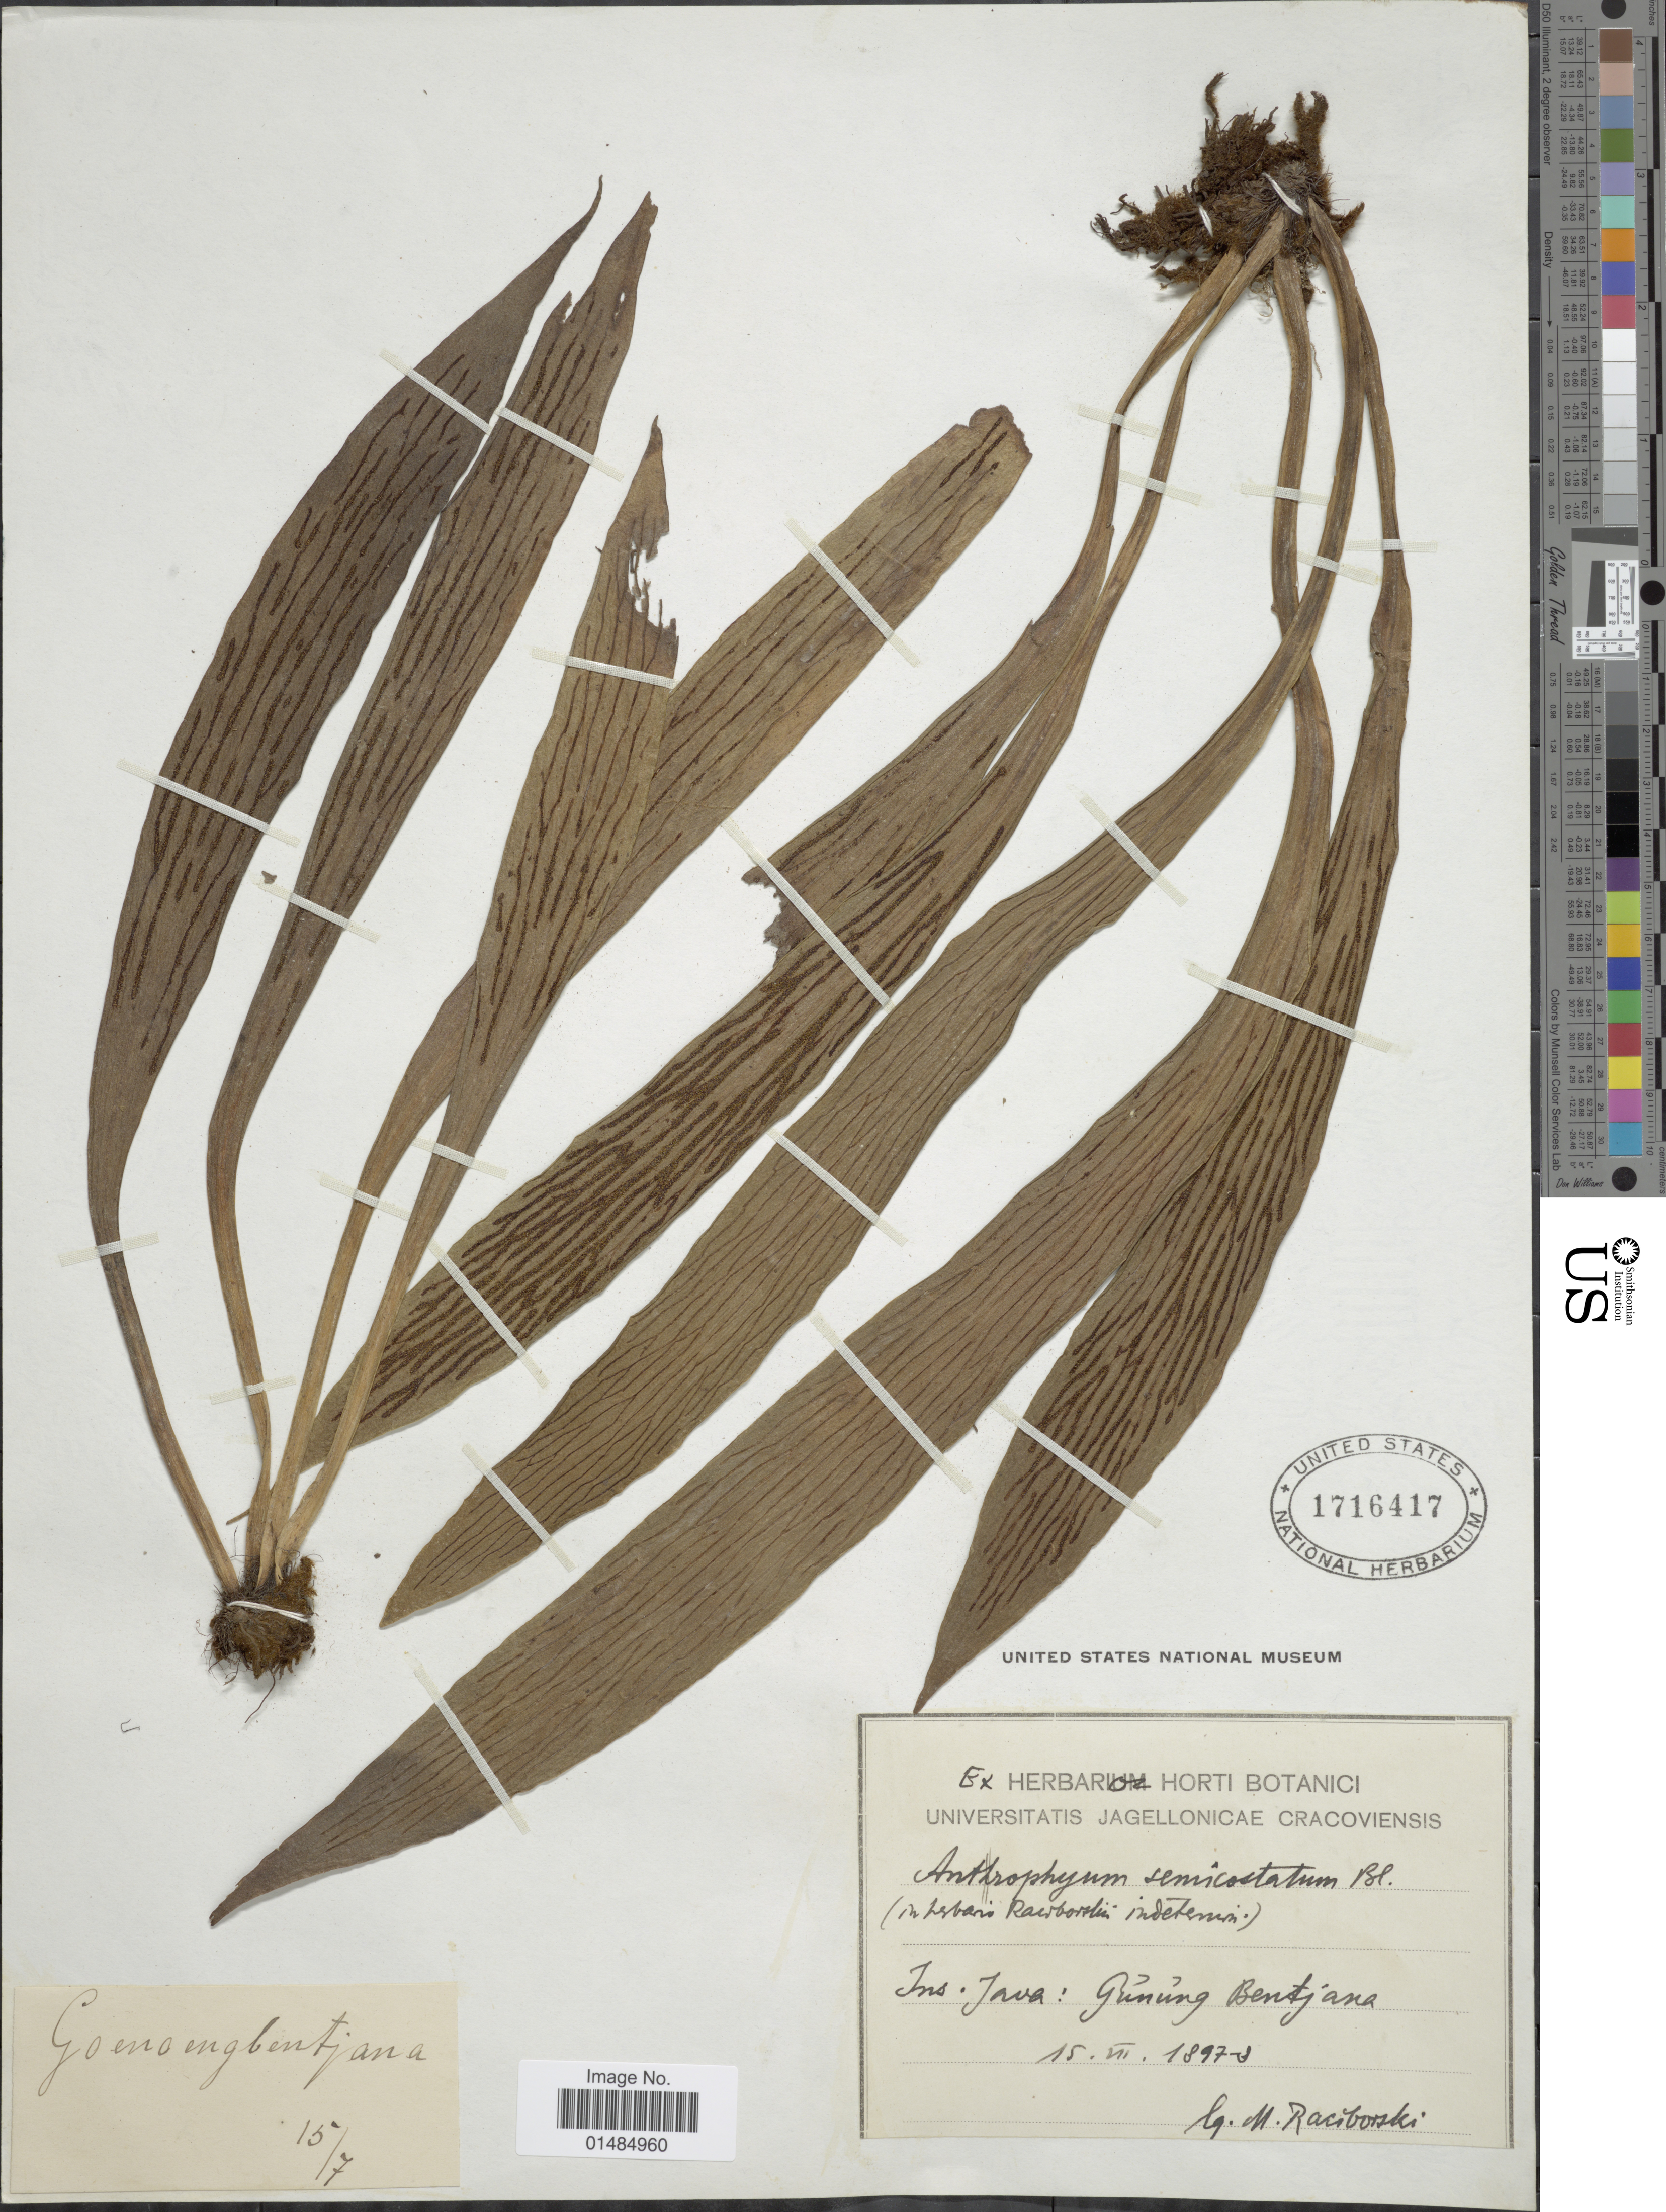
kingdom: Plantae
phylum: Tracheophyta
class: Polypodiopsida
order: Polypodiales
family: Pteridaceae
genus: Antrophyum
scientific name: Antrophyum semicostatum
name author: Blume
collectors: M. Raciborski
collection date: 1897-07-15/1898-07-15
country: Indonesia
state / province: Java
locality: Ins. Java: Gunung Bentjana, Goenoengbentjana [interpreted]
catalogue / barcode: US 1716417